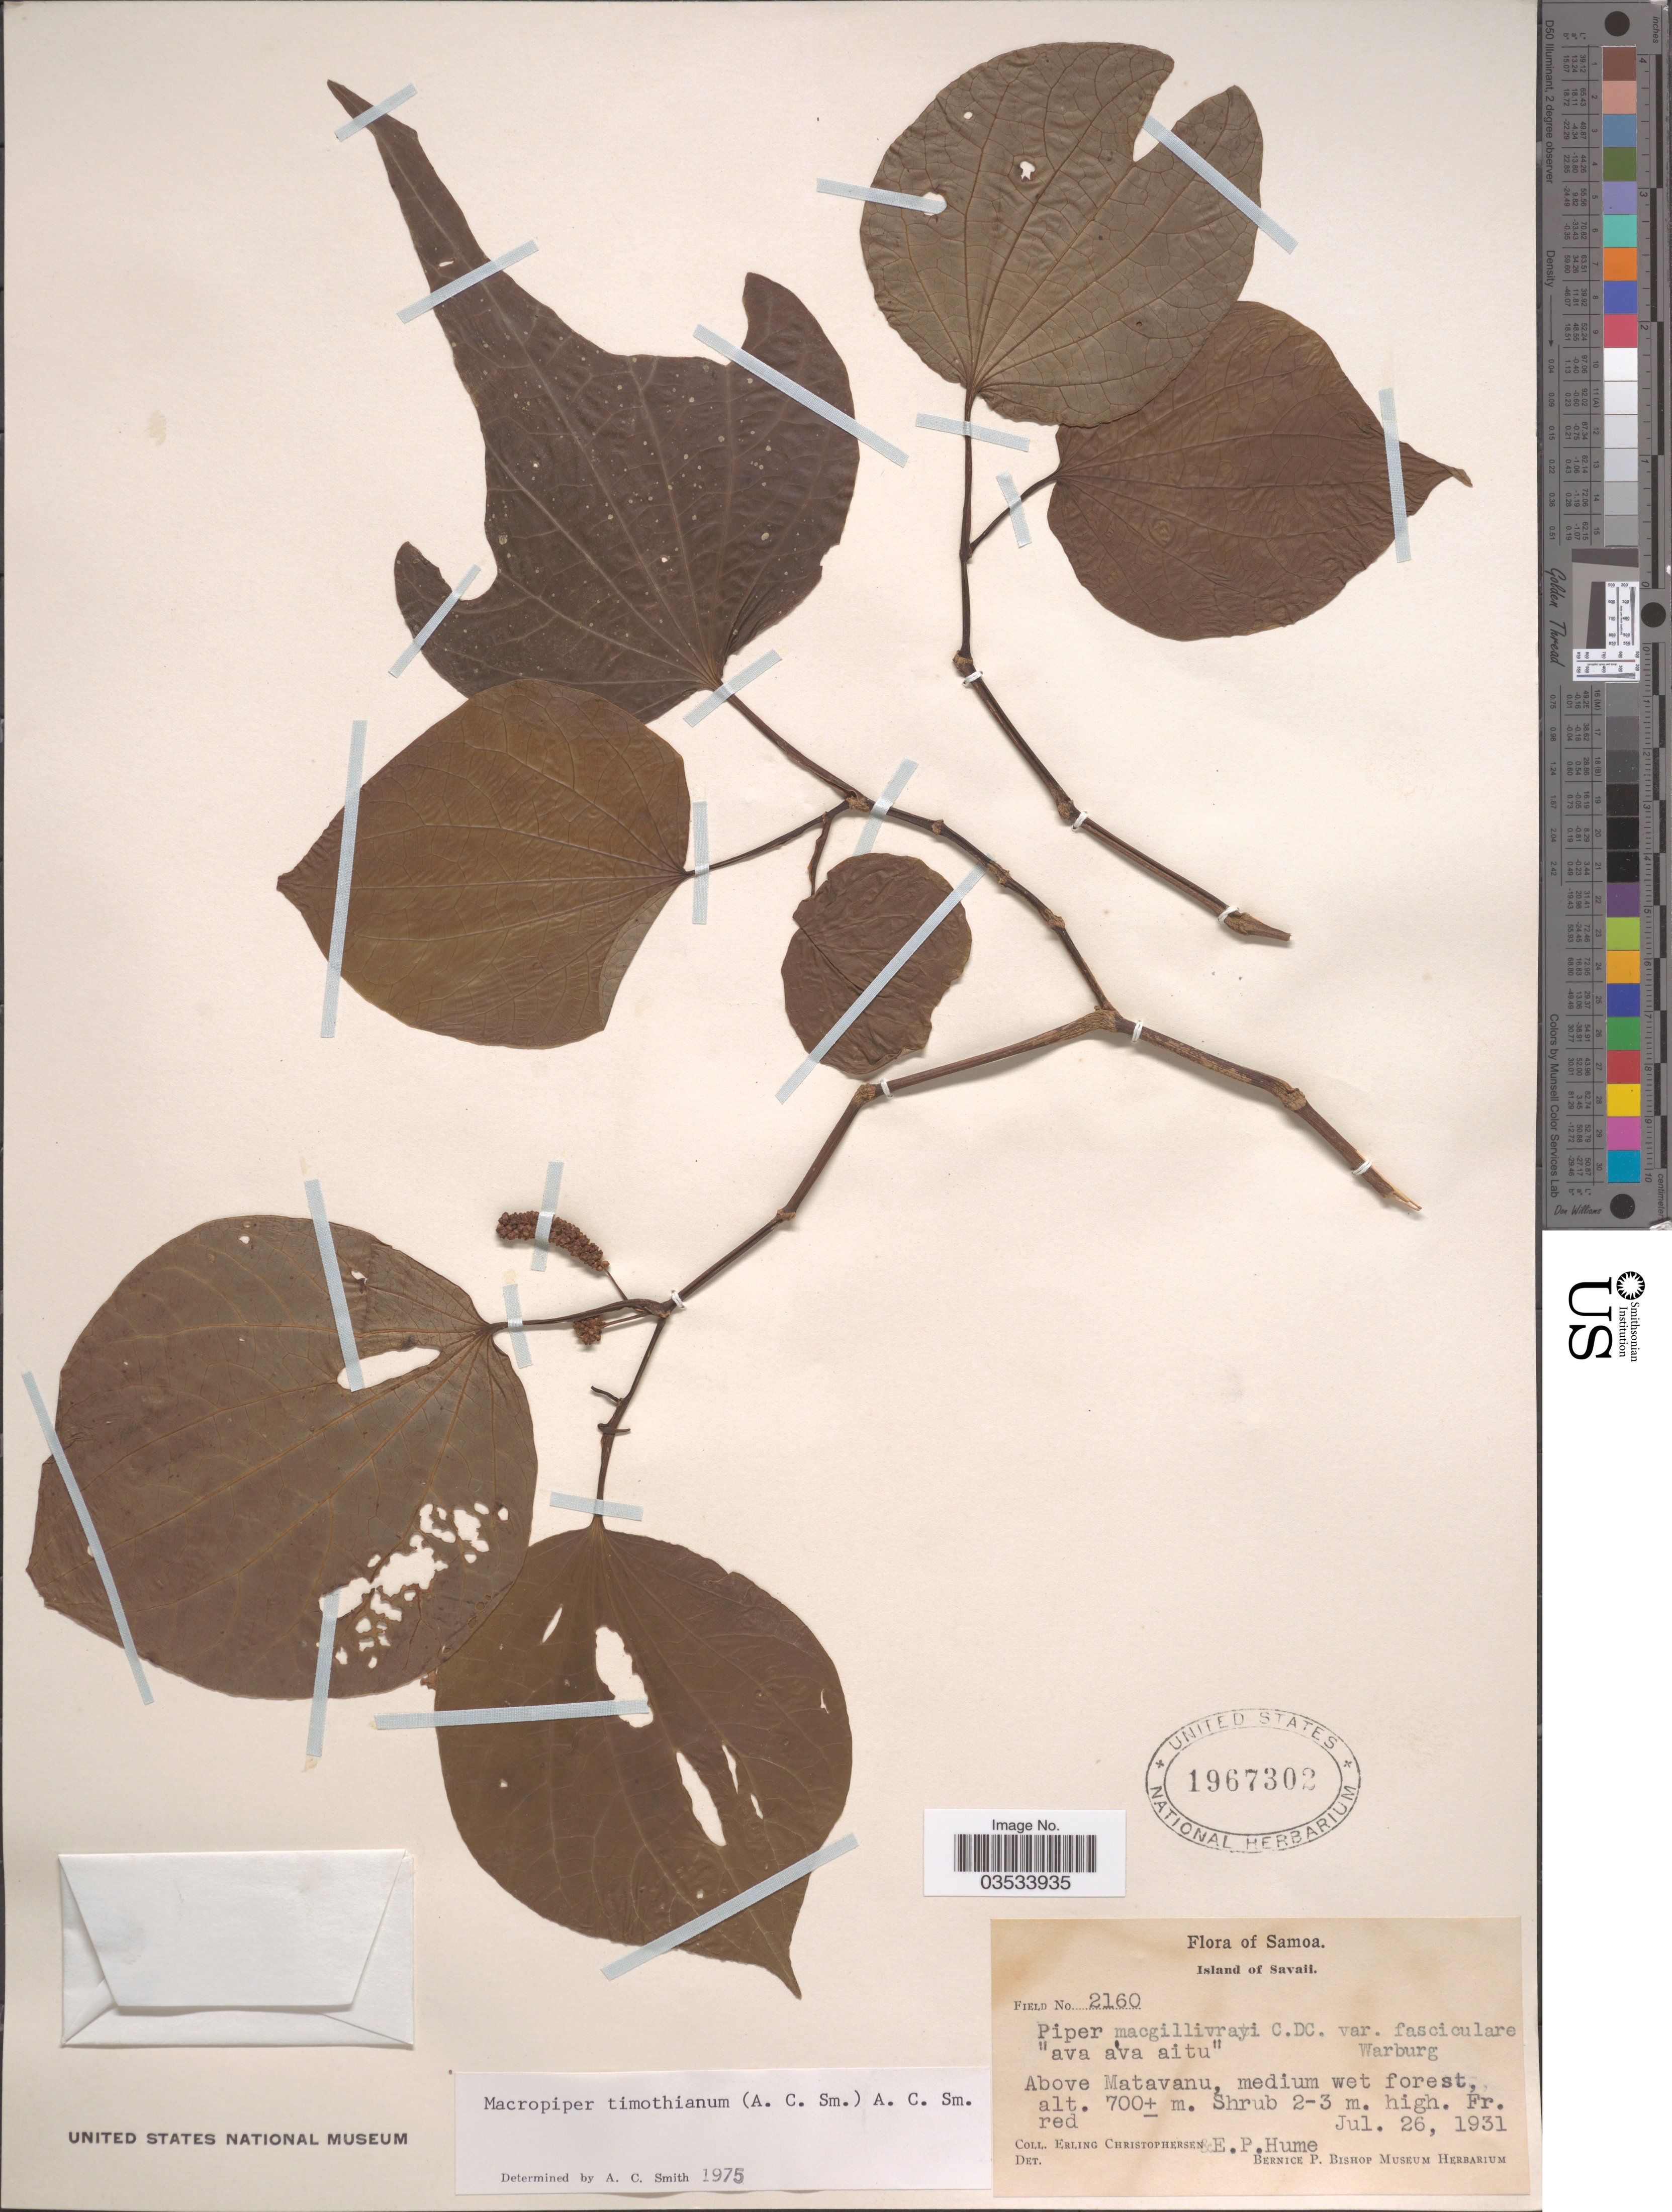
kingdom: Plantae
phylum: Tracheophyta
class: Magnoliopsida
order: Piperales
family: Piperaceae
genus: Piper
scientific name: Piper timothianum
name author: A.C. Sm.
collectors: E. Christophersen & E. P. Hume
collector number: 2160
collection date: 1931-07-26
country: Samoa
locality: Samoa. Island of Savaii. Above Matavanu.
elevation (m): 700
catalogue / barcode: US 1967302